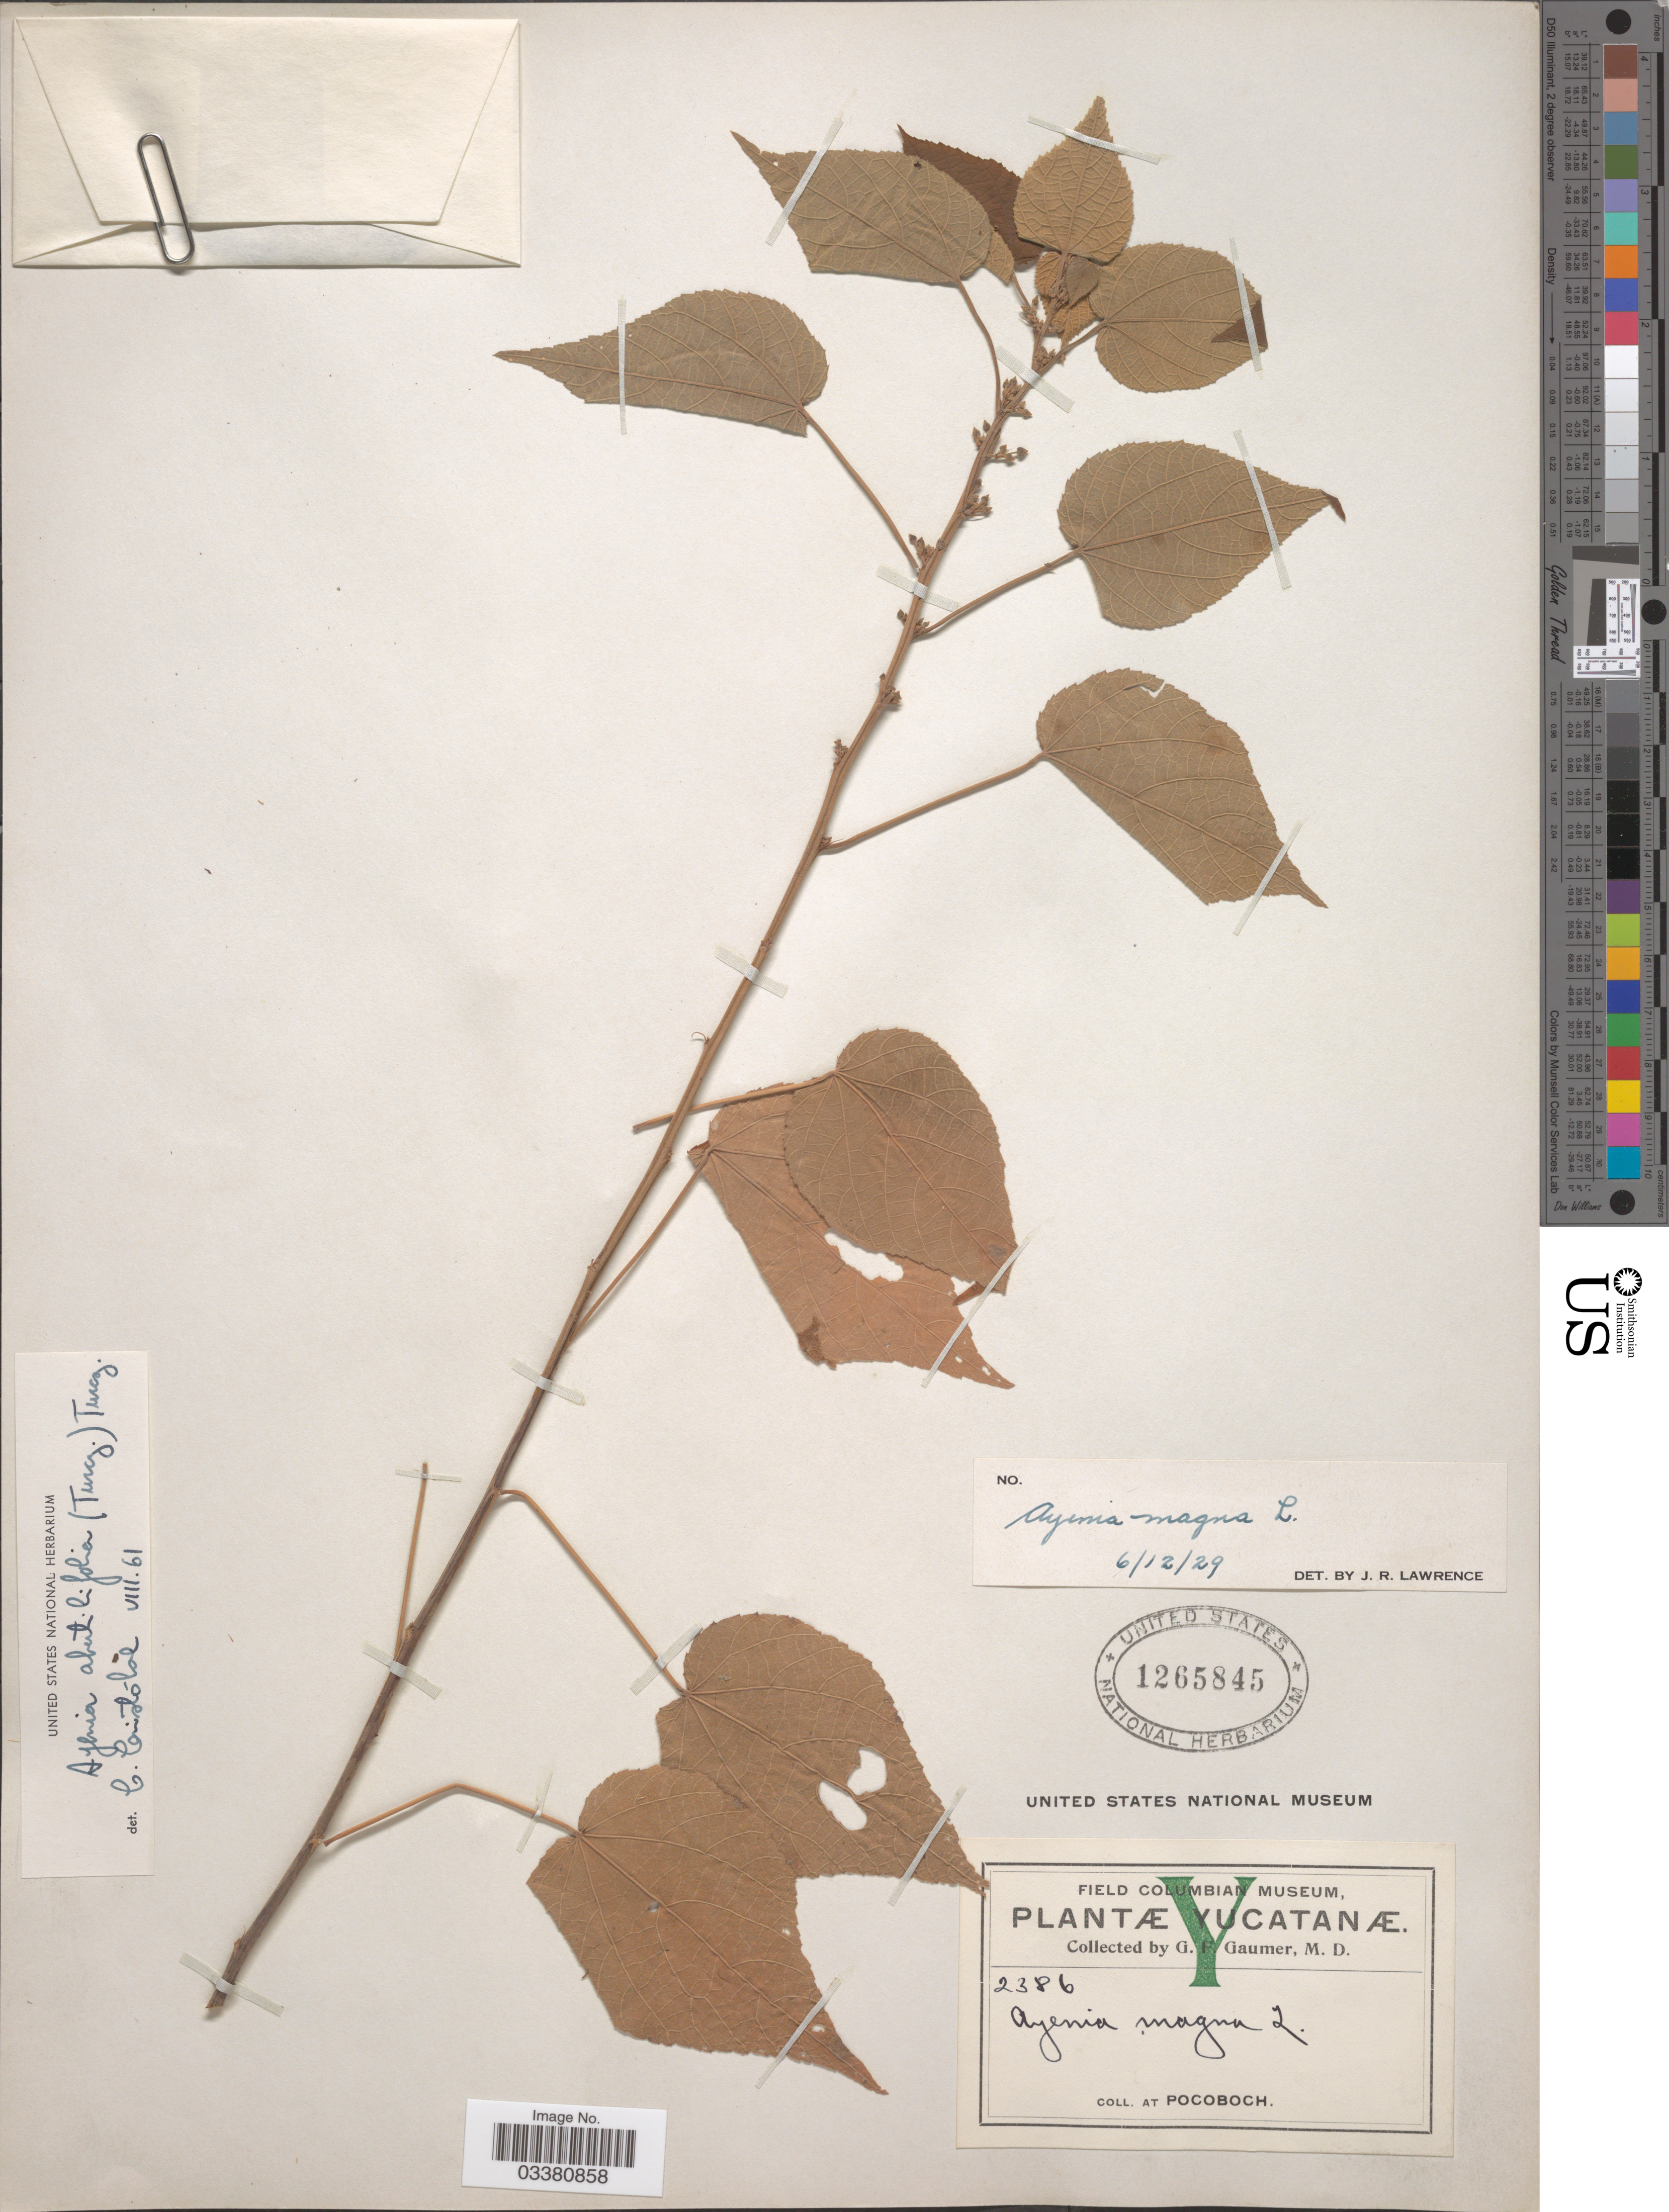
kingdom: Plantae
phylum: Tracheophyta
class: Magnoliopsida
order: Malvales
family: Malvaceae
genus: Ayenia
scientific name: Ayenia abutilifolia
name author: (Turcz.) Turcz.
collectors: G. F. Gaumer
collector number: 2386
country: Mexico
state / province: Yucatán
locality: At Pocoboch.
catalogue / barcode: US 1265845